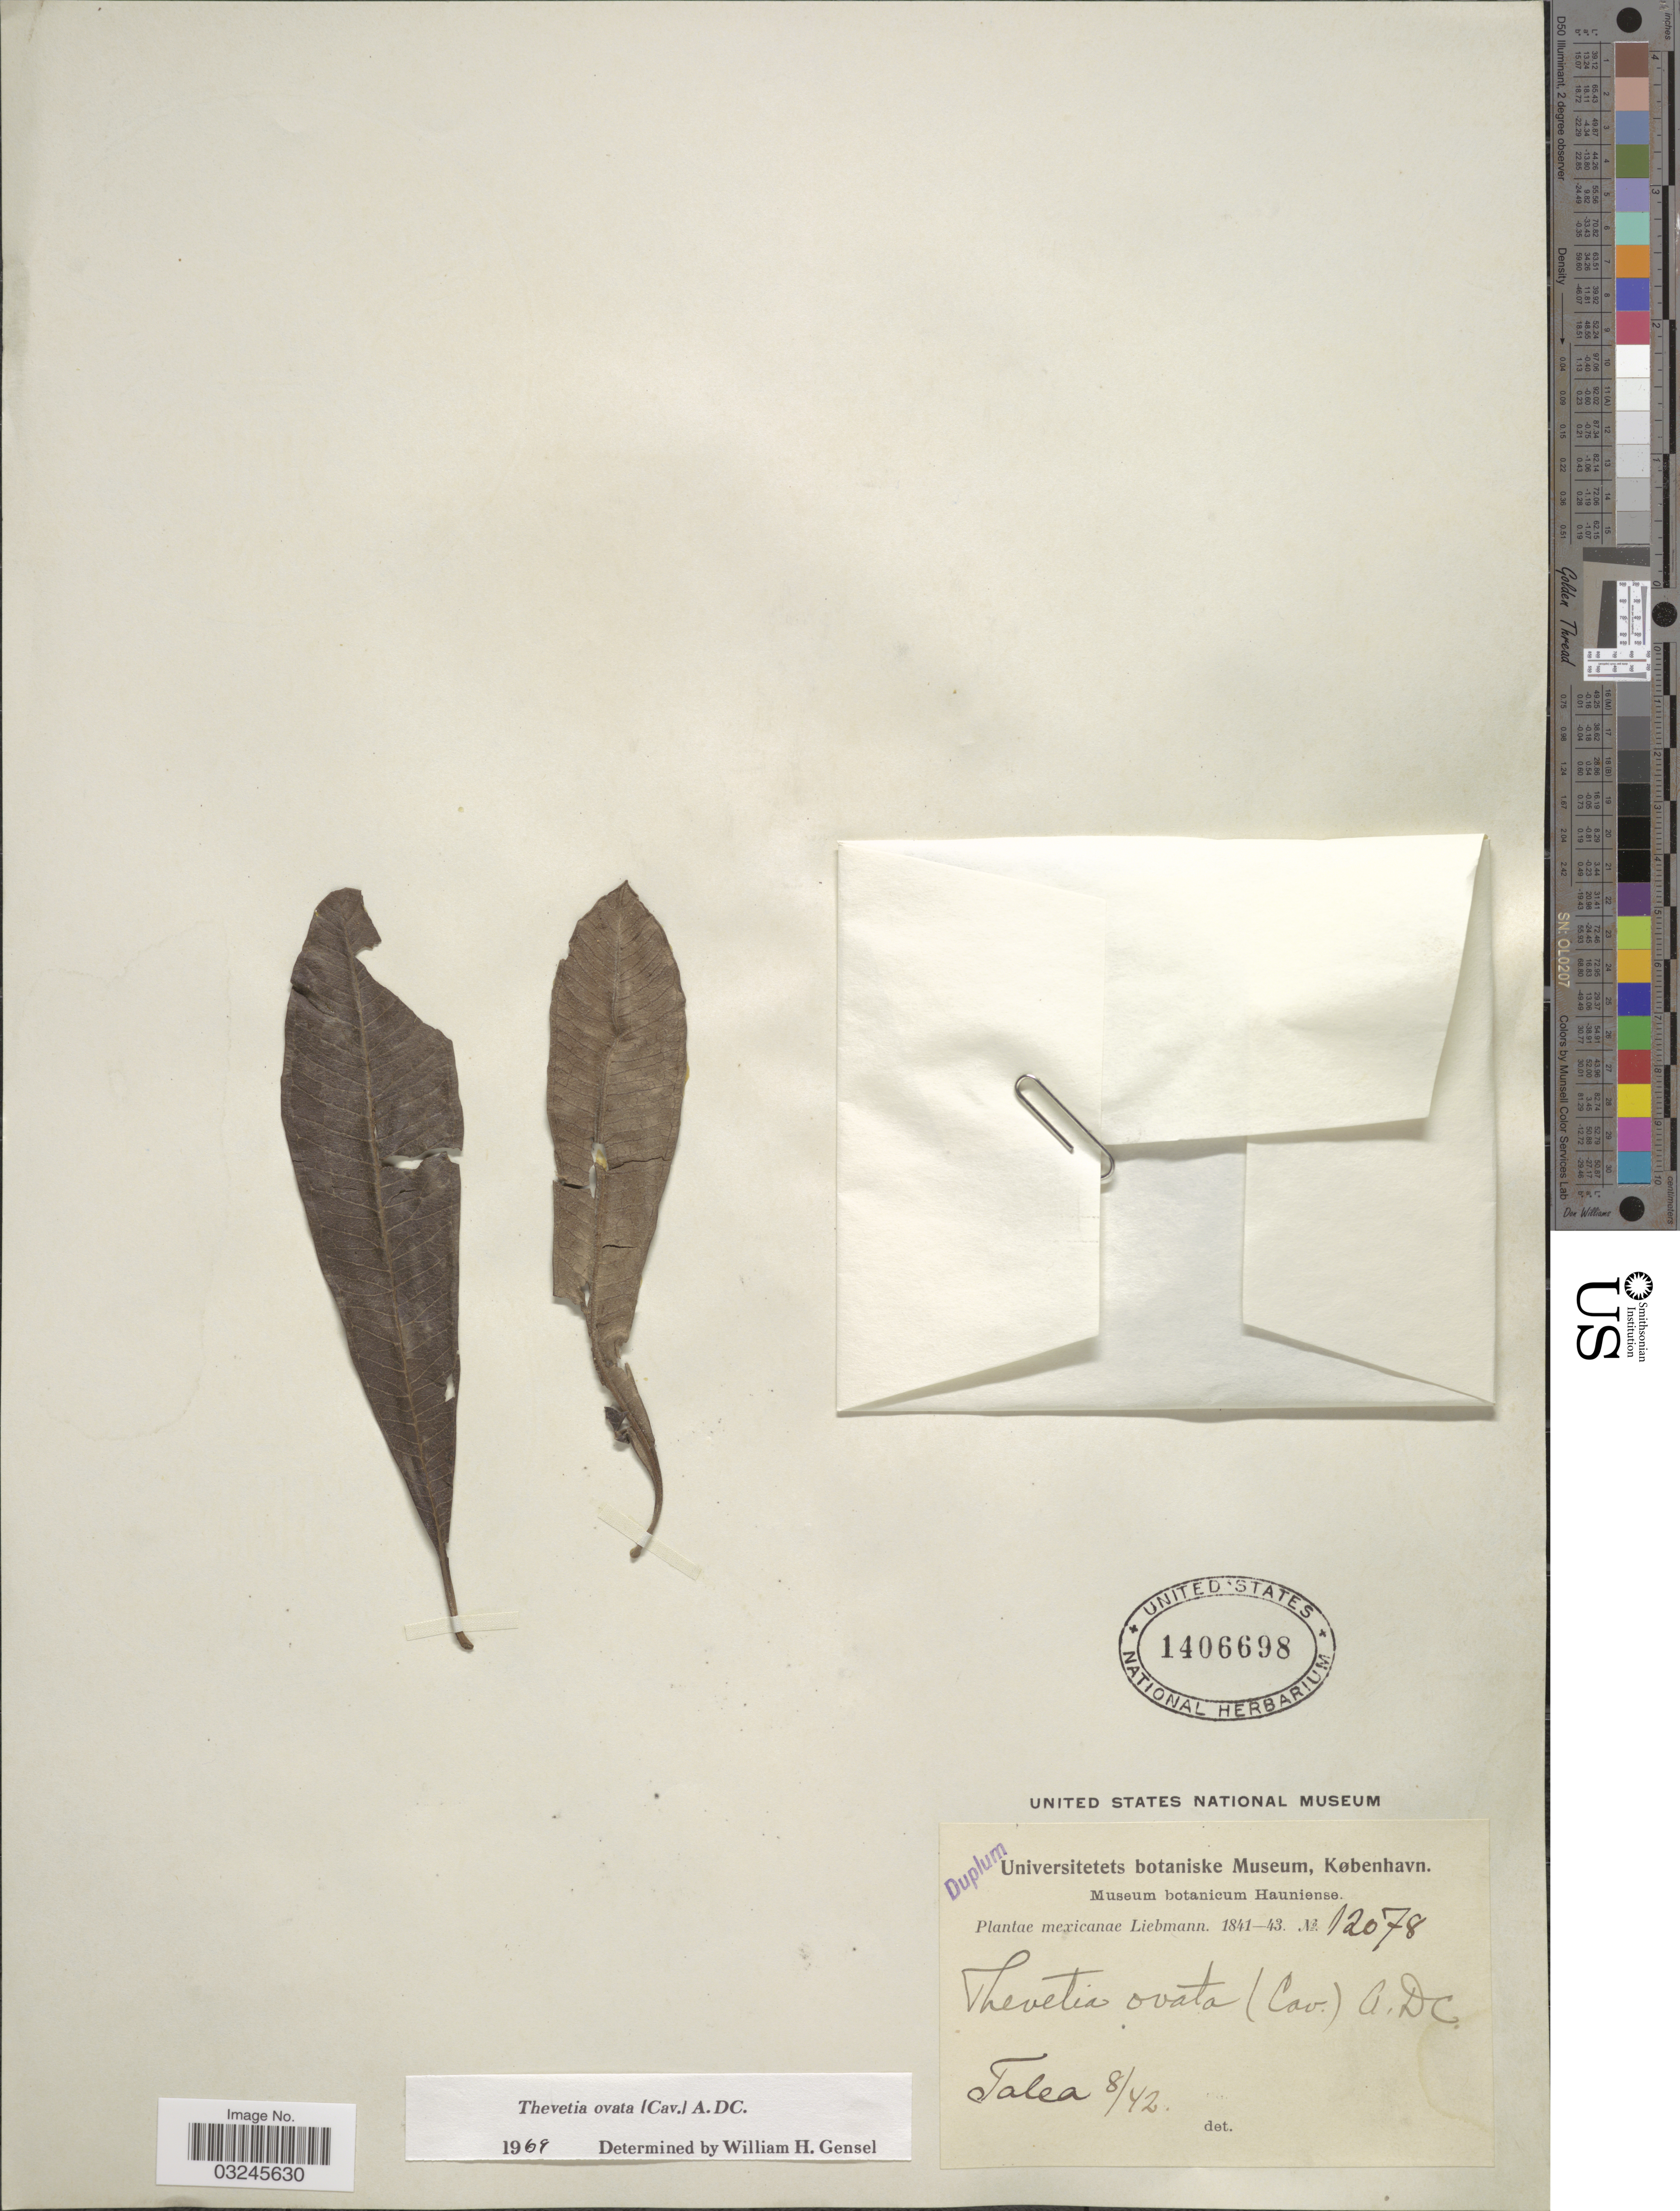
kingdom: Plantae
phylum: Tracheophyta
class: Magnoliopsida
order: Gentianales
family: Apocynaceae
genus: Thevetia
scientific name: Thevetia ovata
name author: (Cav.) A. DC.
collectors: Liebmann, --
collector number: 12078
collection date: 1842-08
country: Mexico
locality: Talea.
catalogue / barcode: US 1406698